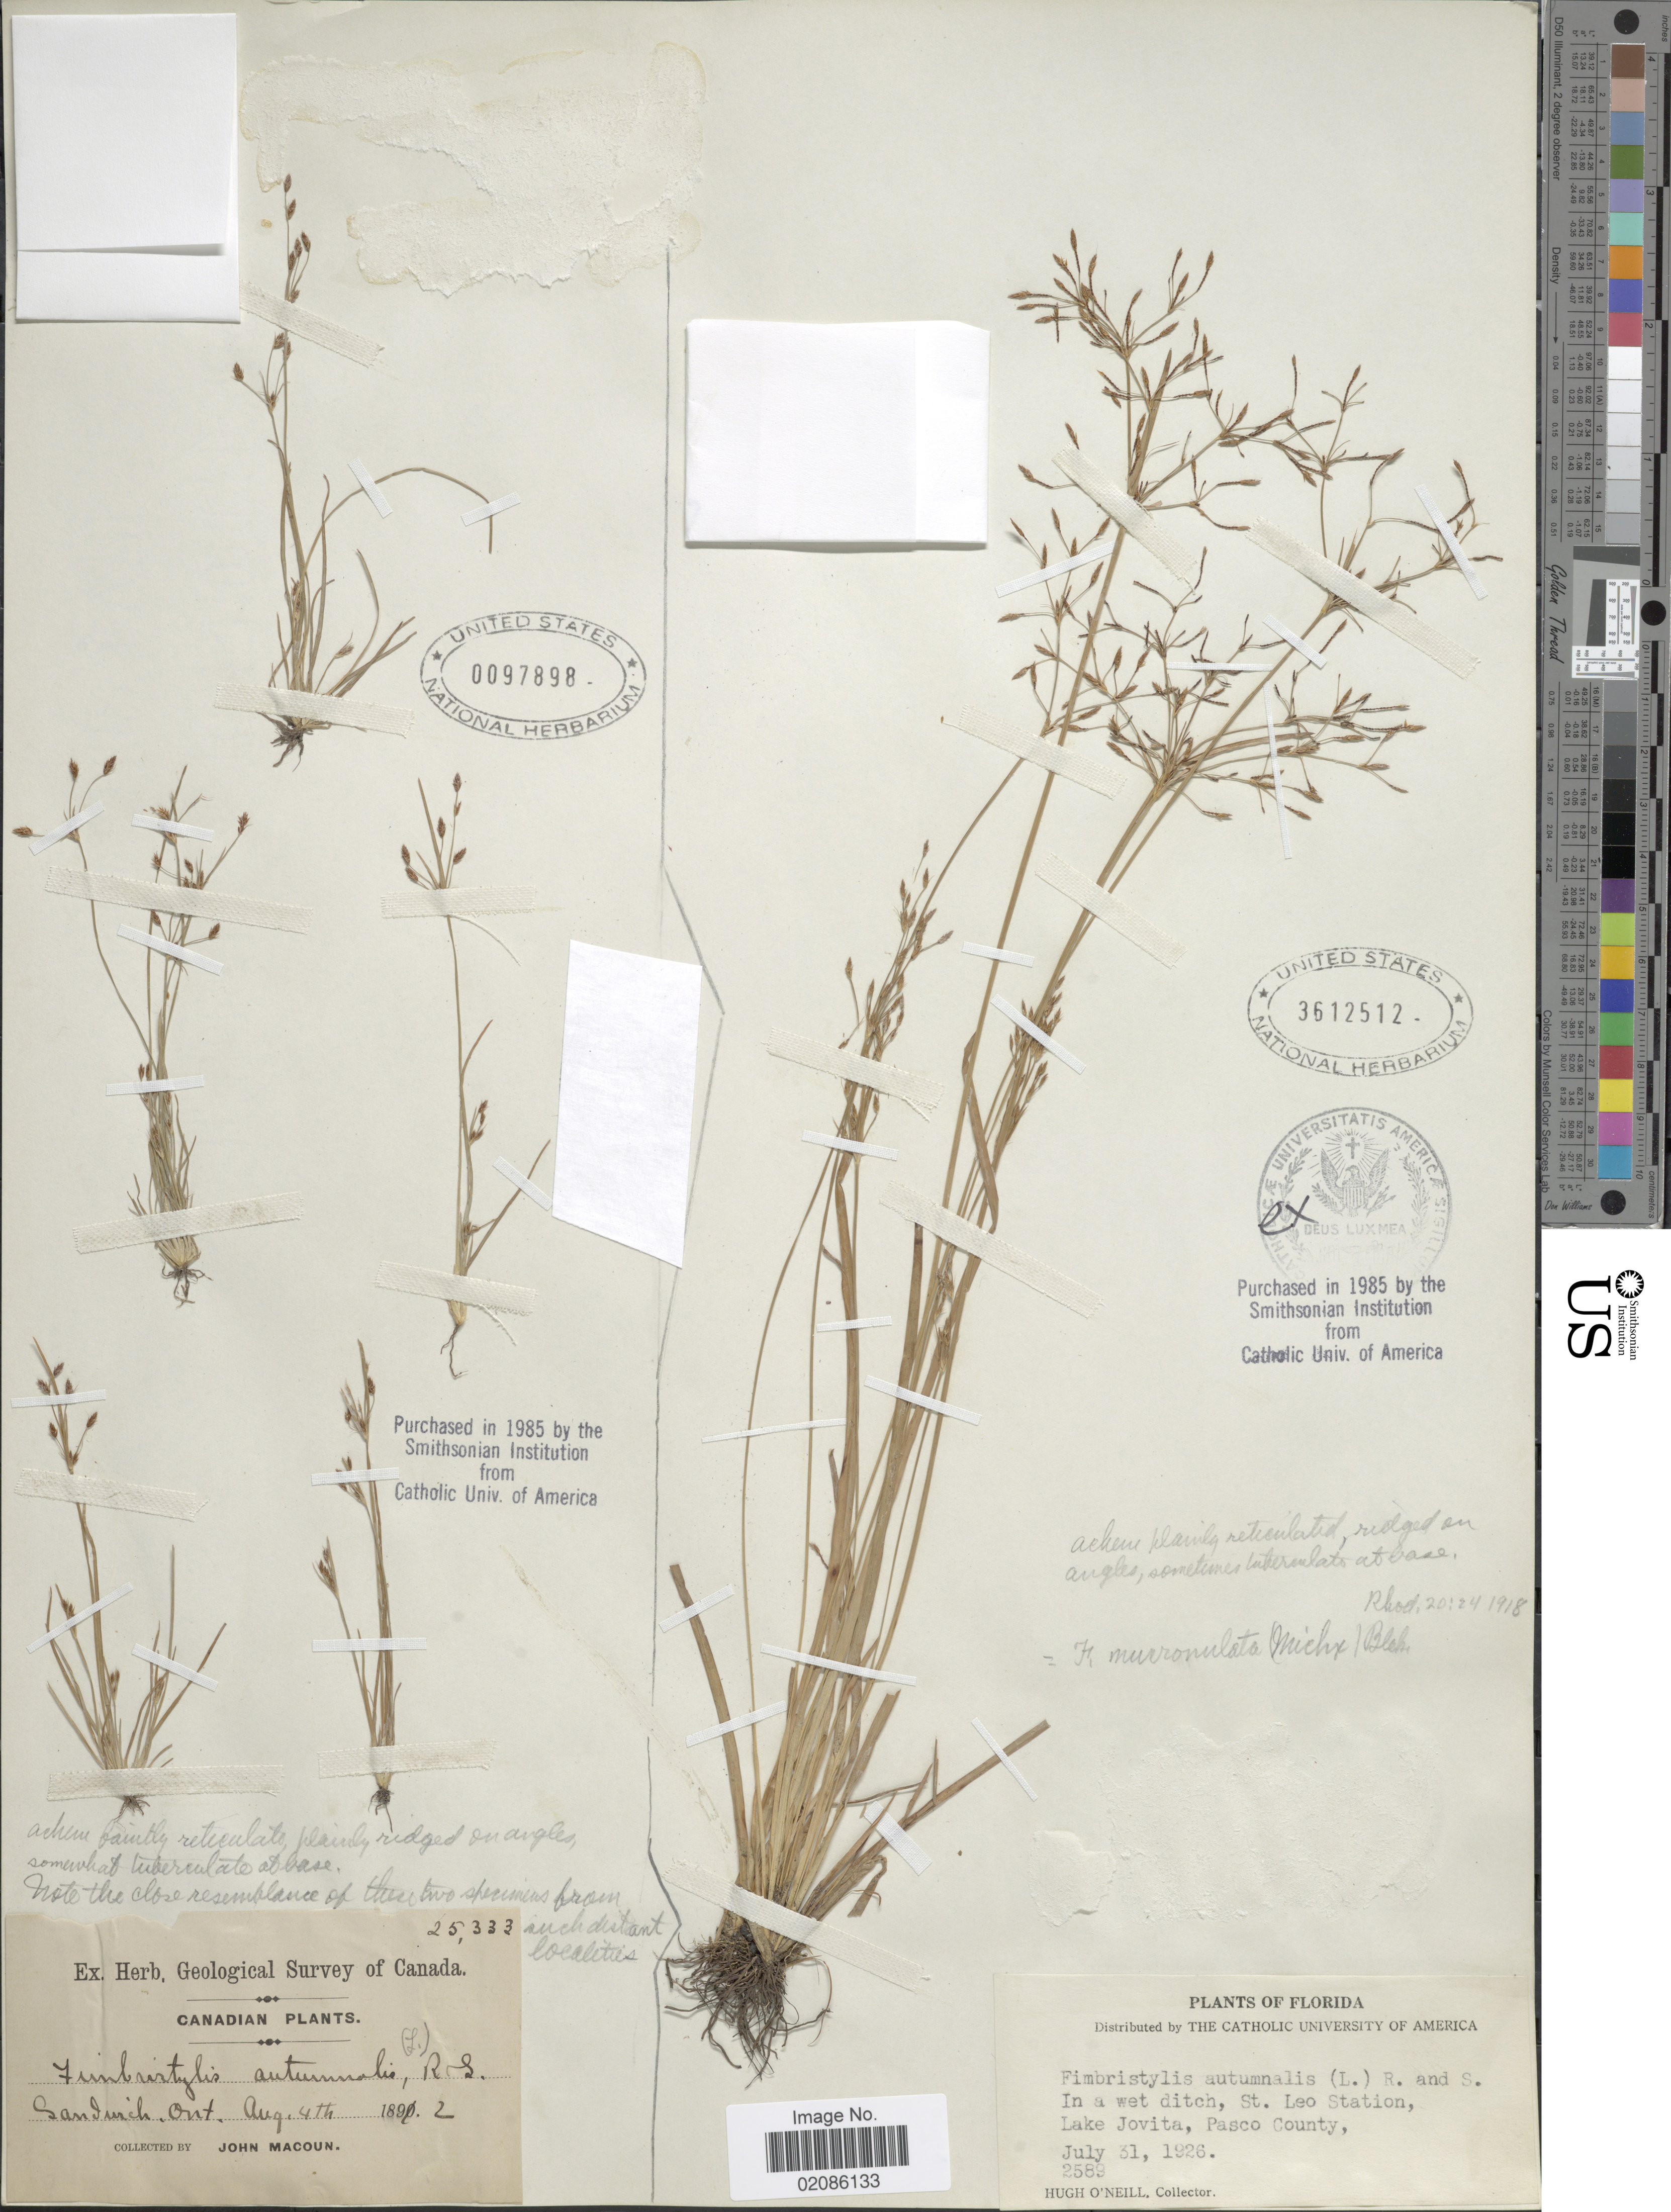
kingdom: Plantae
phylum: Tracheophyta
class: Liliopsida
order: Poales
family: Cyperaceae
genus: Fimbristylis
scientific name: Fimbristylis autumnalis (L.) Roem. & Schult.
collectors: J. Macoun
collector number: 25333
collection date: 1892-08-04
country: Canada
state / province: Ontario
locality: Sandwich, Ont.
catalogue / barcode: US 97898